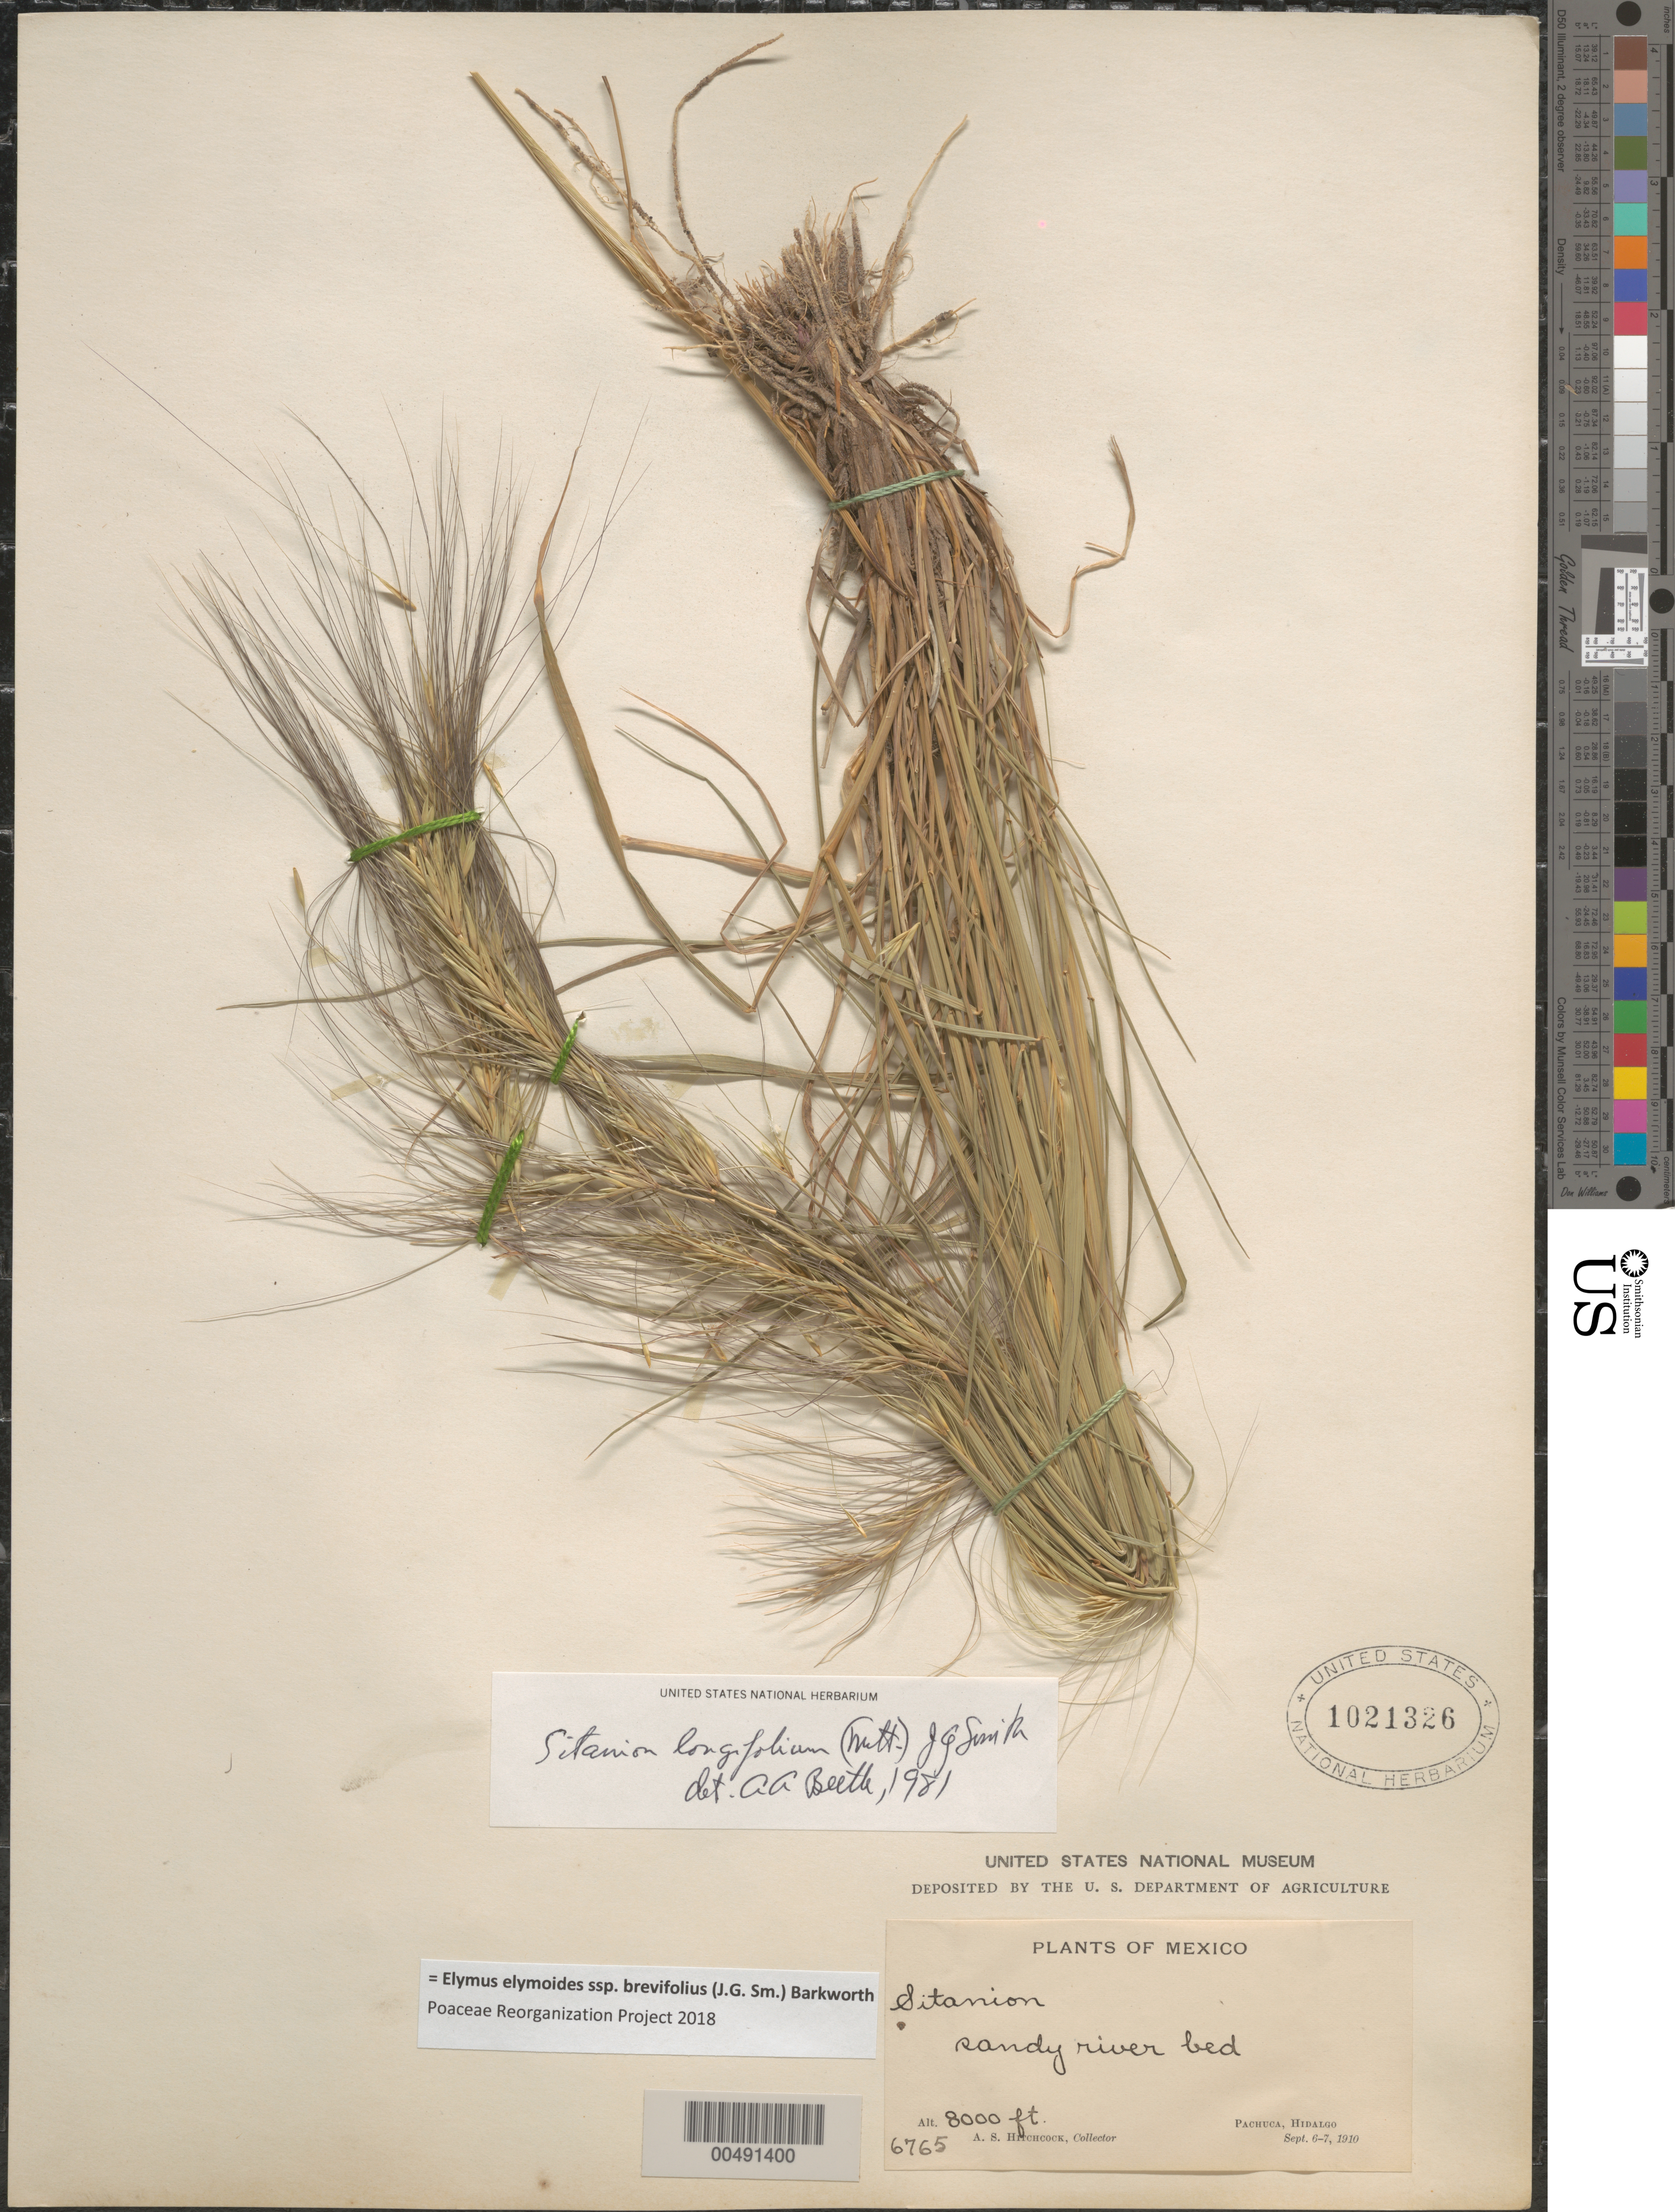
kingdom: Plantae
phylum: Tracheophyta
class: Liliopsida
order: Poales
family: Poaceae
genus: Elymus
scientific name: Elymus elymoides subsp. brevifolius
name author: (J.G. Sm.) Barkworth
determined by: Poaceae Reorganization Project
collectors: A. S. Hitchcock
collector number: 6765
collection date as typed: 6 Sep 1910 to 7 Sep 1910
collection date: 1910-09-06/1910-09-07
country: Mexico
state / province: Hidalgo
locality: Pachuca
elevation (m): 2438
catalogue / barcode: US 1021326